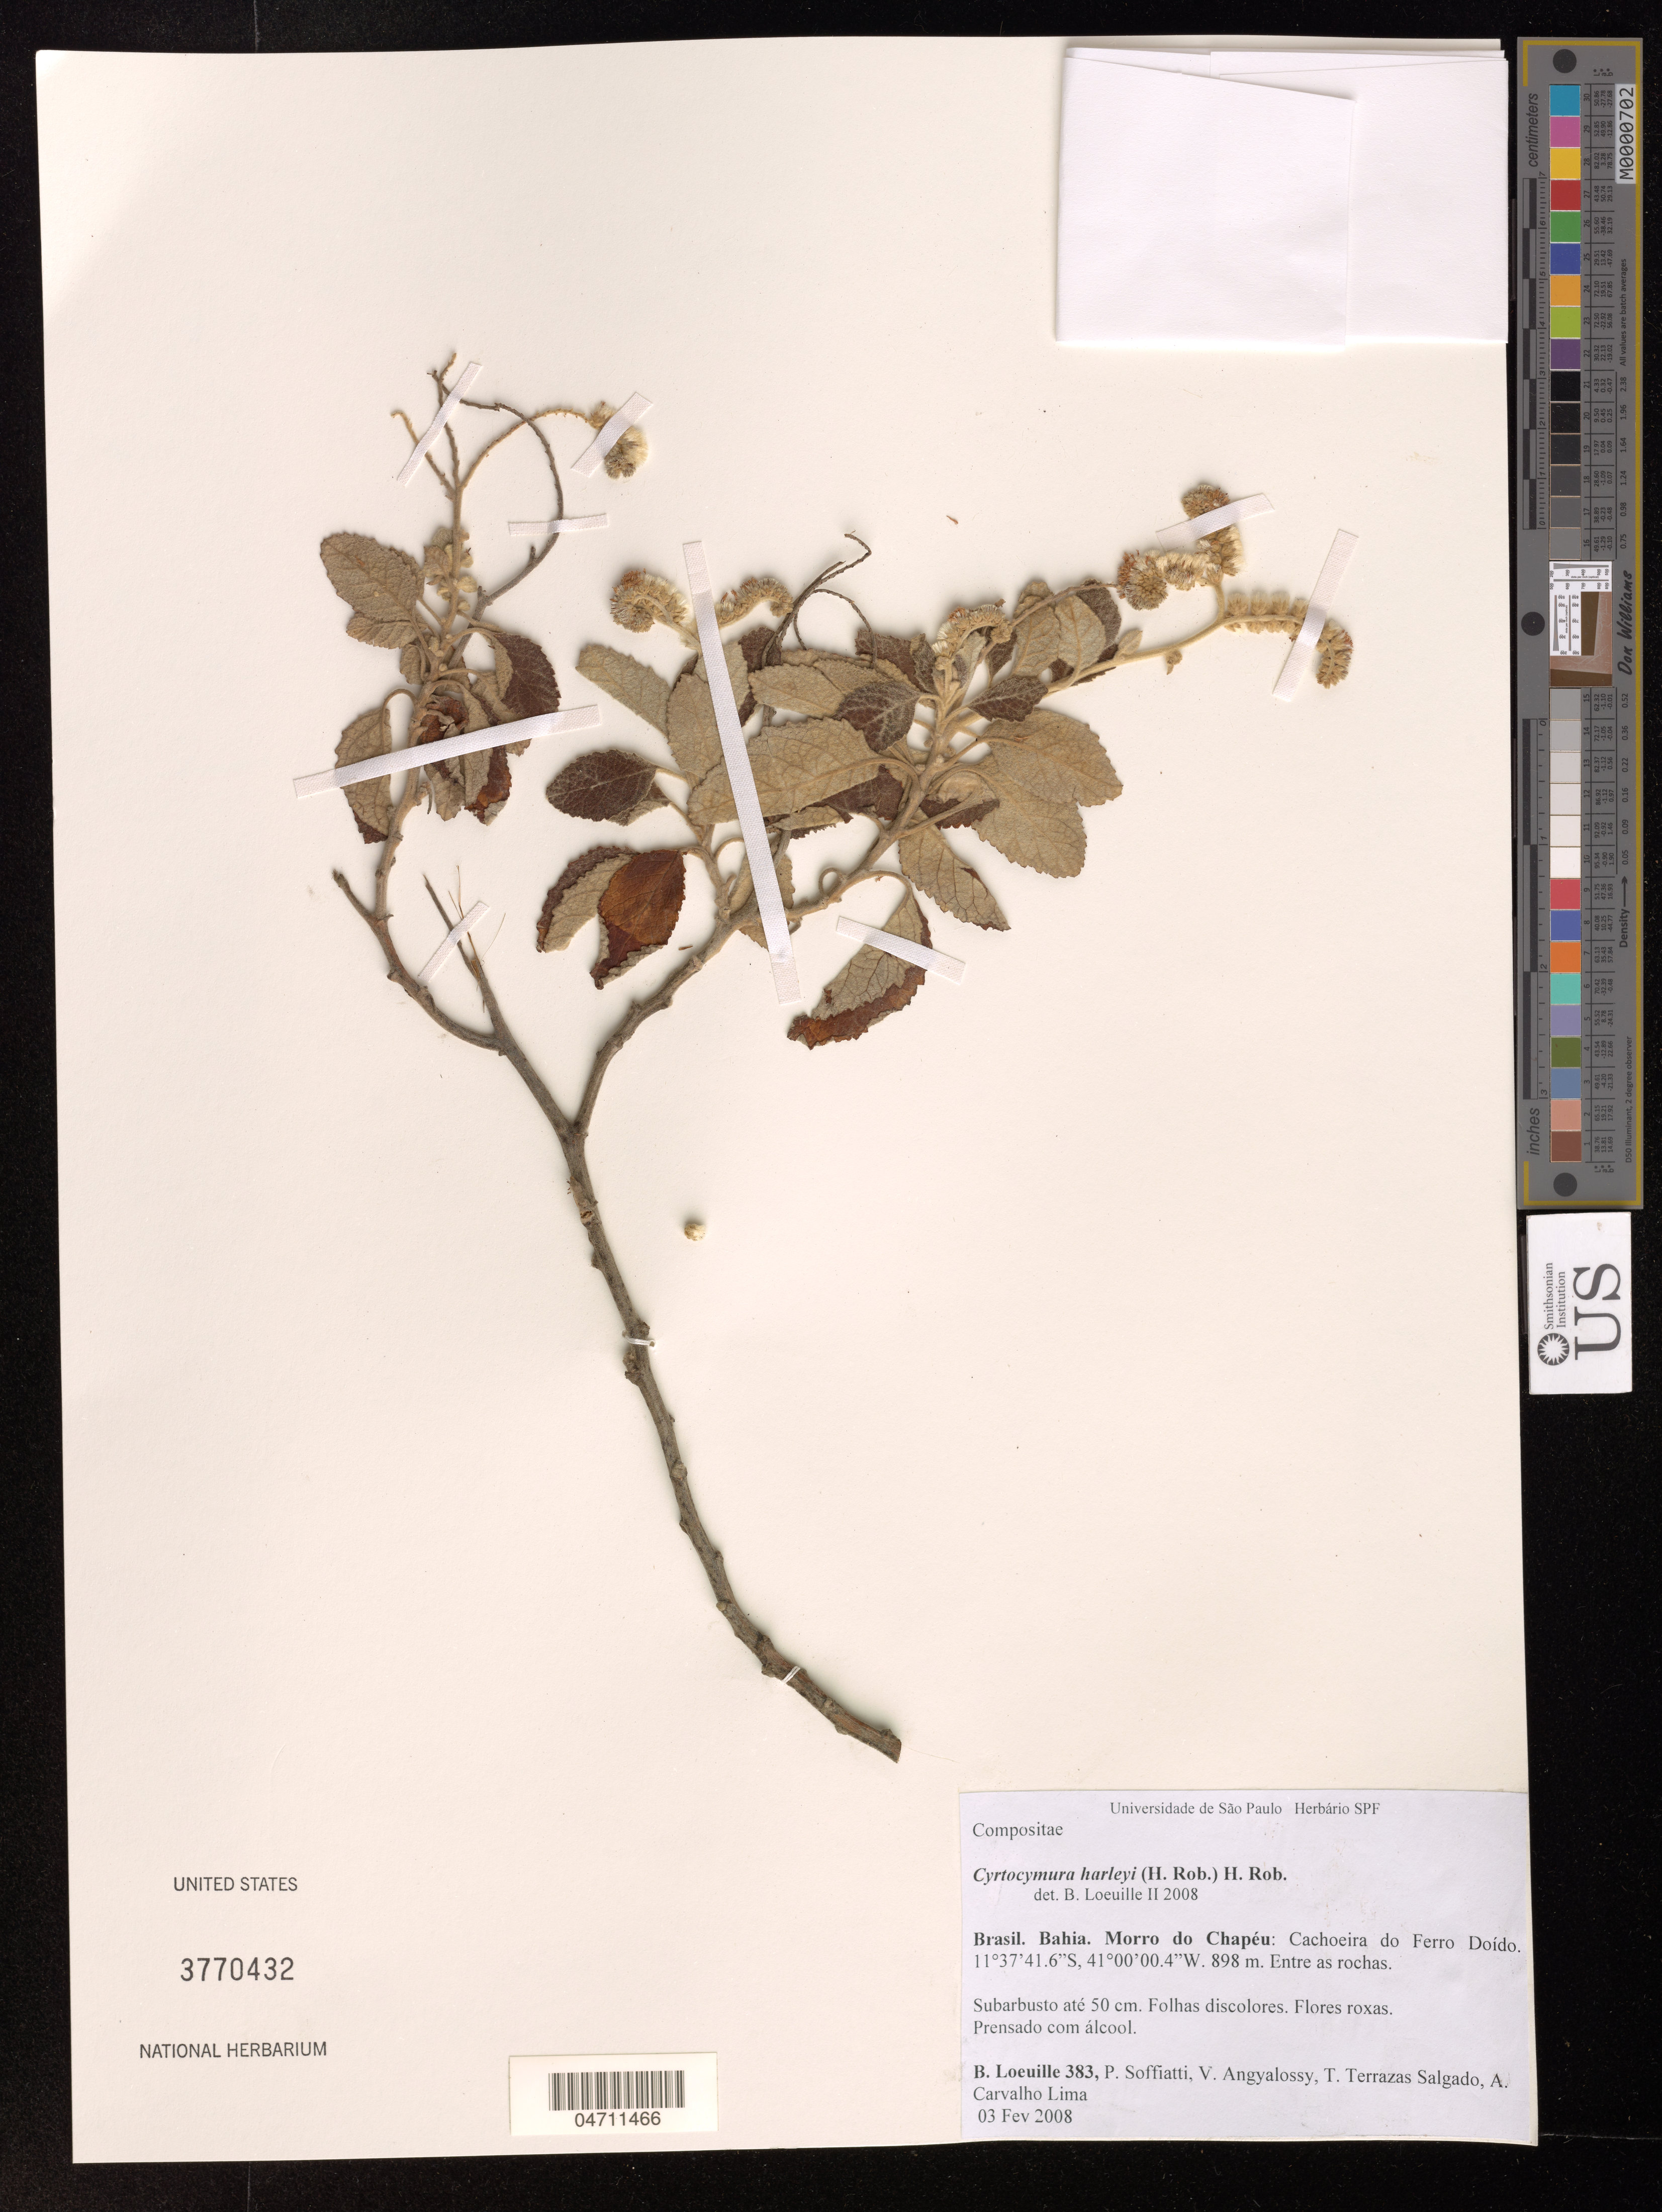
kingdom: Plantae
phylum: Tracheophyta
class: Magnoliopsida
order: Asterales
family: Asteraceae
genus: Cyrtocymura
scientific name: Cyrtocymura harleyi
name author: (H. Rob.) H. Rob.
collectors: B. Loeuille, B. Soffiatti, V. Angyalossy & T. Terrazas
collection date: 2008-02-03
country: Brazil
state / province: São Paulo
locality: Bahia, Morro do Chapeu: Cachoiera do Ferro Doido.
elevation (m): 898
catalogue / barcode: US 3770432